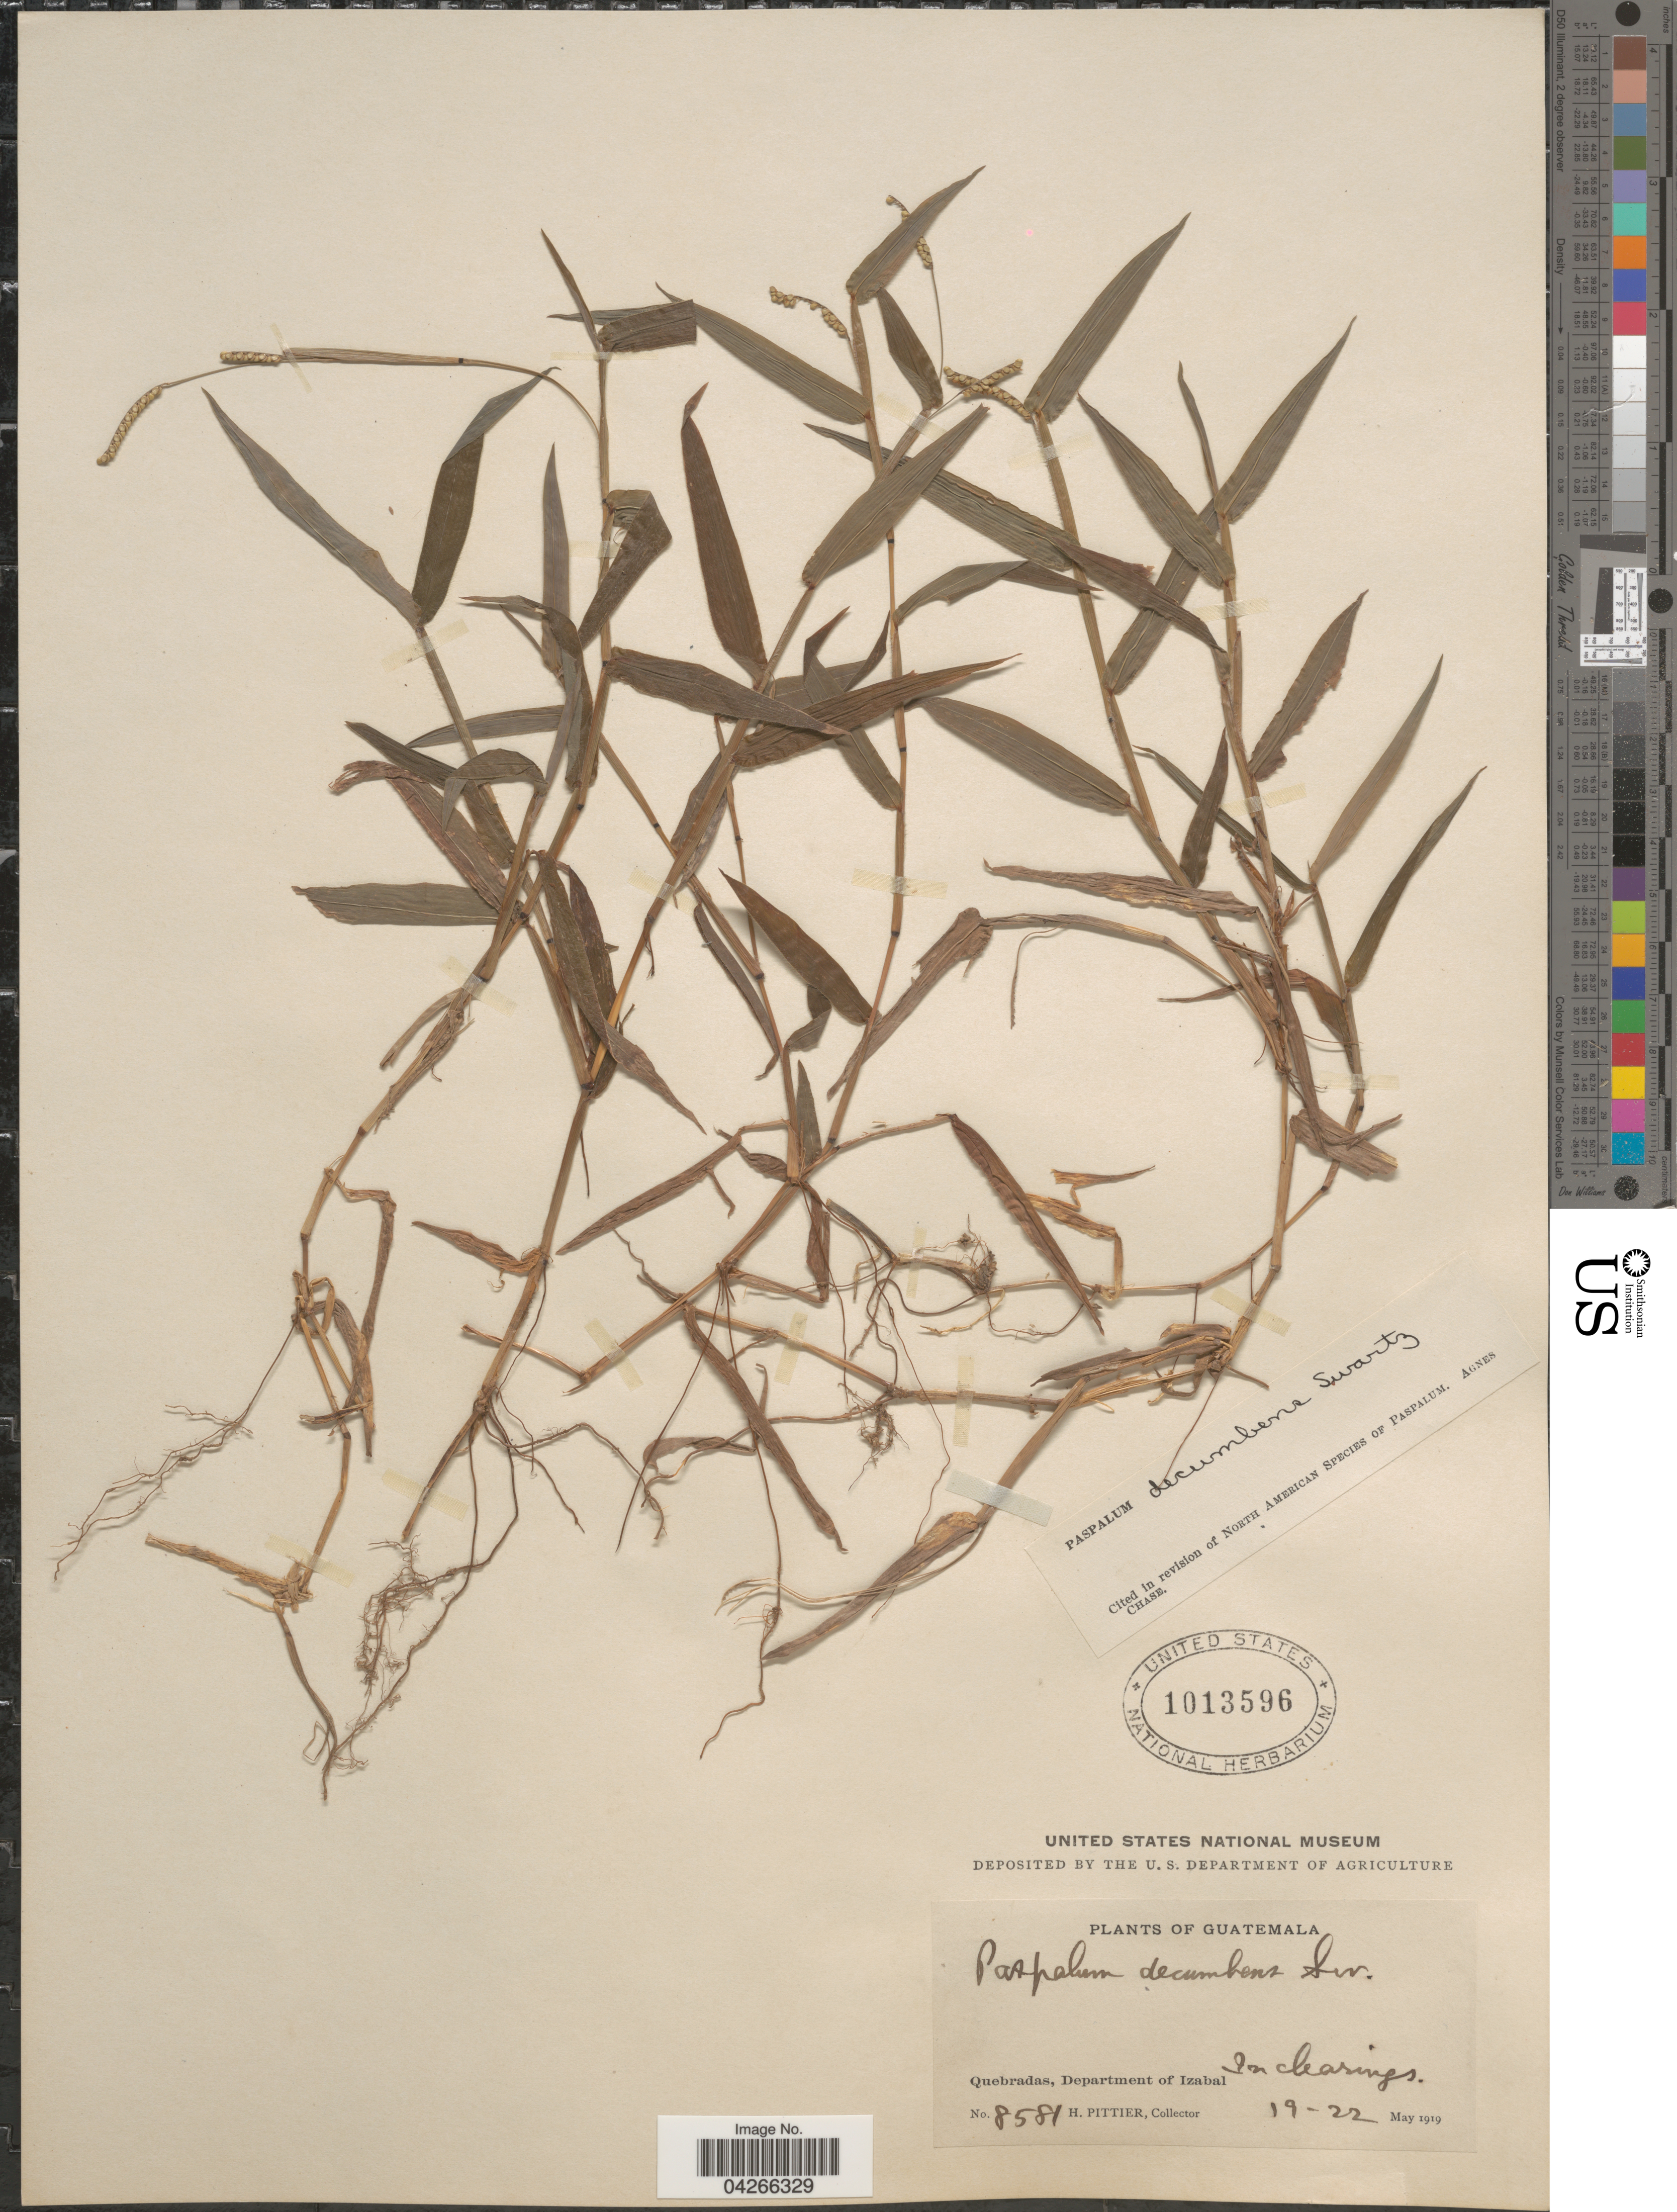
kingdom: Plantae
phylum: Tracheophyta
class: Liliopsida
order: Poales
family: Poaceae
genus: Paspalum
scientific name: Paspalum decumbens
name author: Sw.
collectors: H. F. Pittier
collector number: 8581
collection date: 1919-05-19/1919-05-22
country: Guatemala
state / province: Izabal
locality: Quebradas, Department of Izabal.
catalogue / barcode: US 1013596